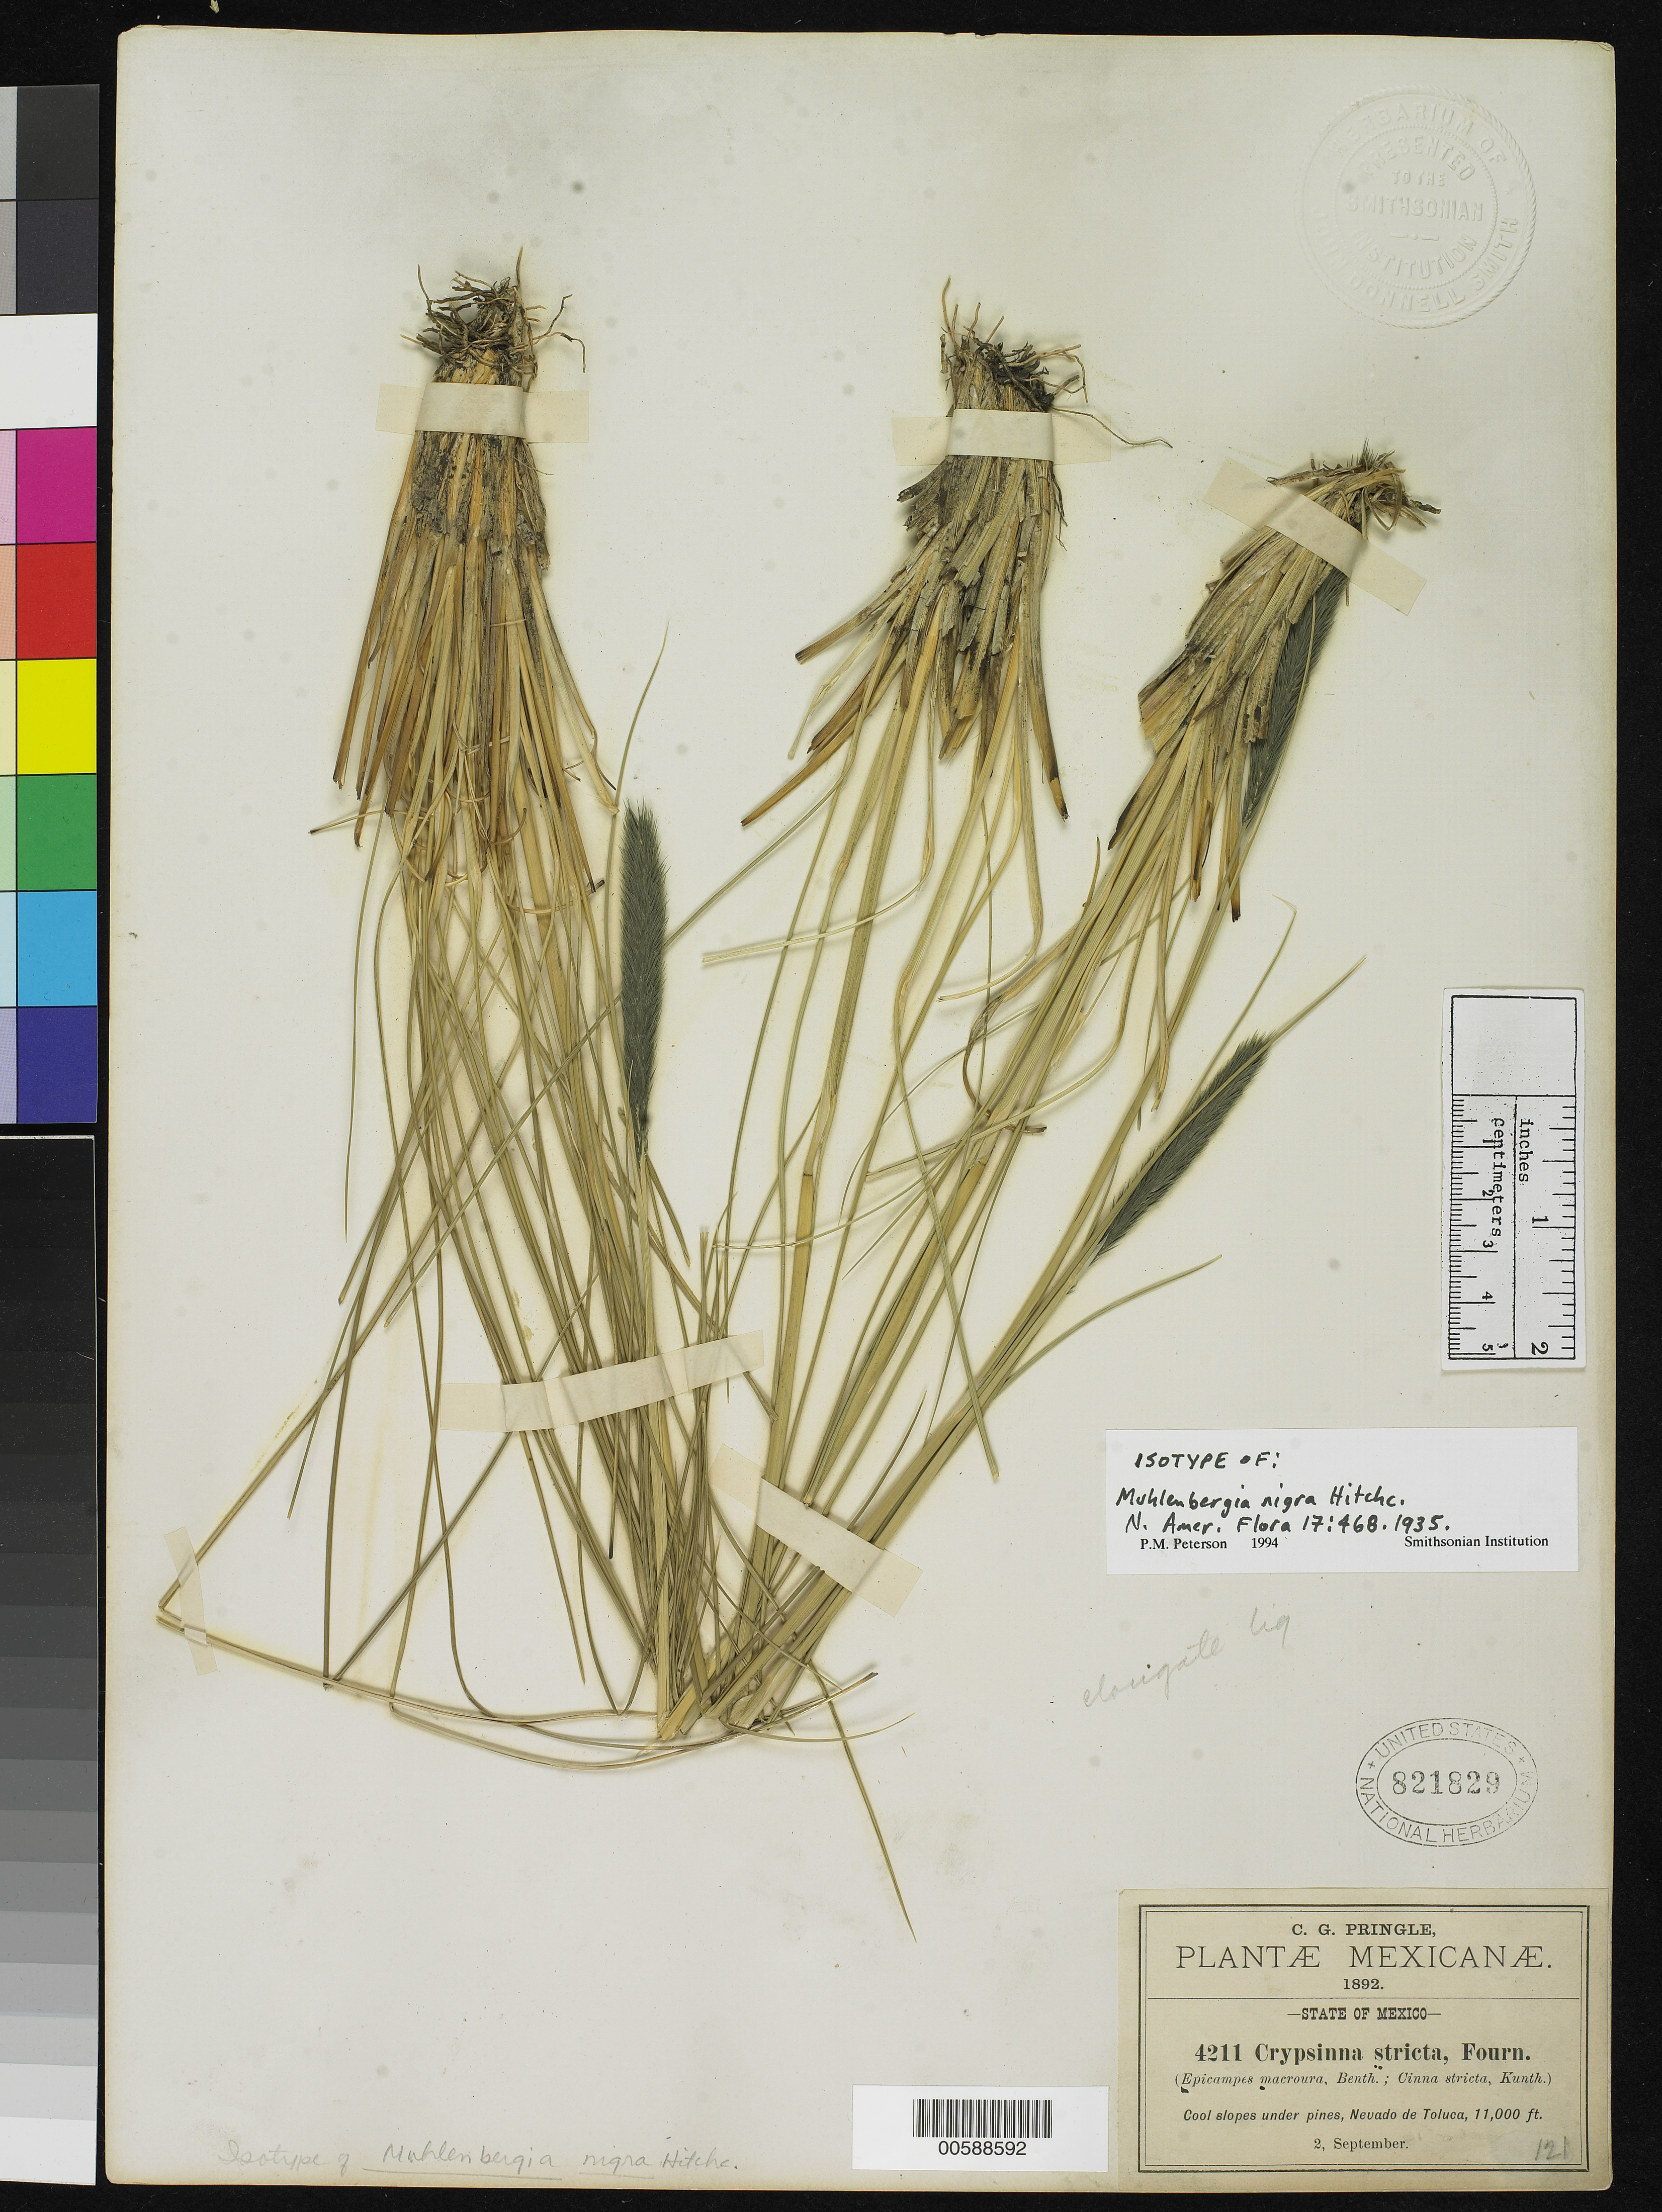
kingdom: Plantae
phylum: Tracheophyta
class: Liliopsida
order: Poales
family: Poaceae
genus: Muhlenbergia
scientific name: Muhlenbergia nigra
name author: Hitchc.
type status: Isotype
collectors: C. G. Pringle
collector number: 4211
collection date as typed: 02 Sep 1892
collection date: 1892-09-02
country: Mexico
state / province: México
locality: Nevada de Toluca, cool slopes under pines.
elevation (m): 3353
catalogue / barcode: US 821929